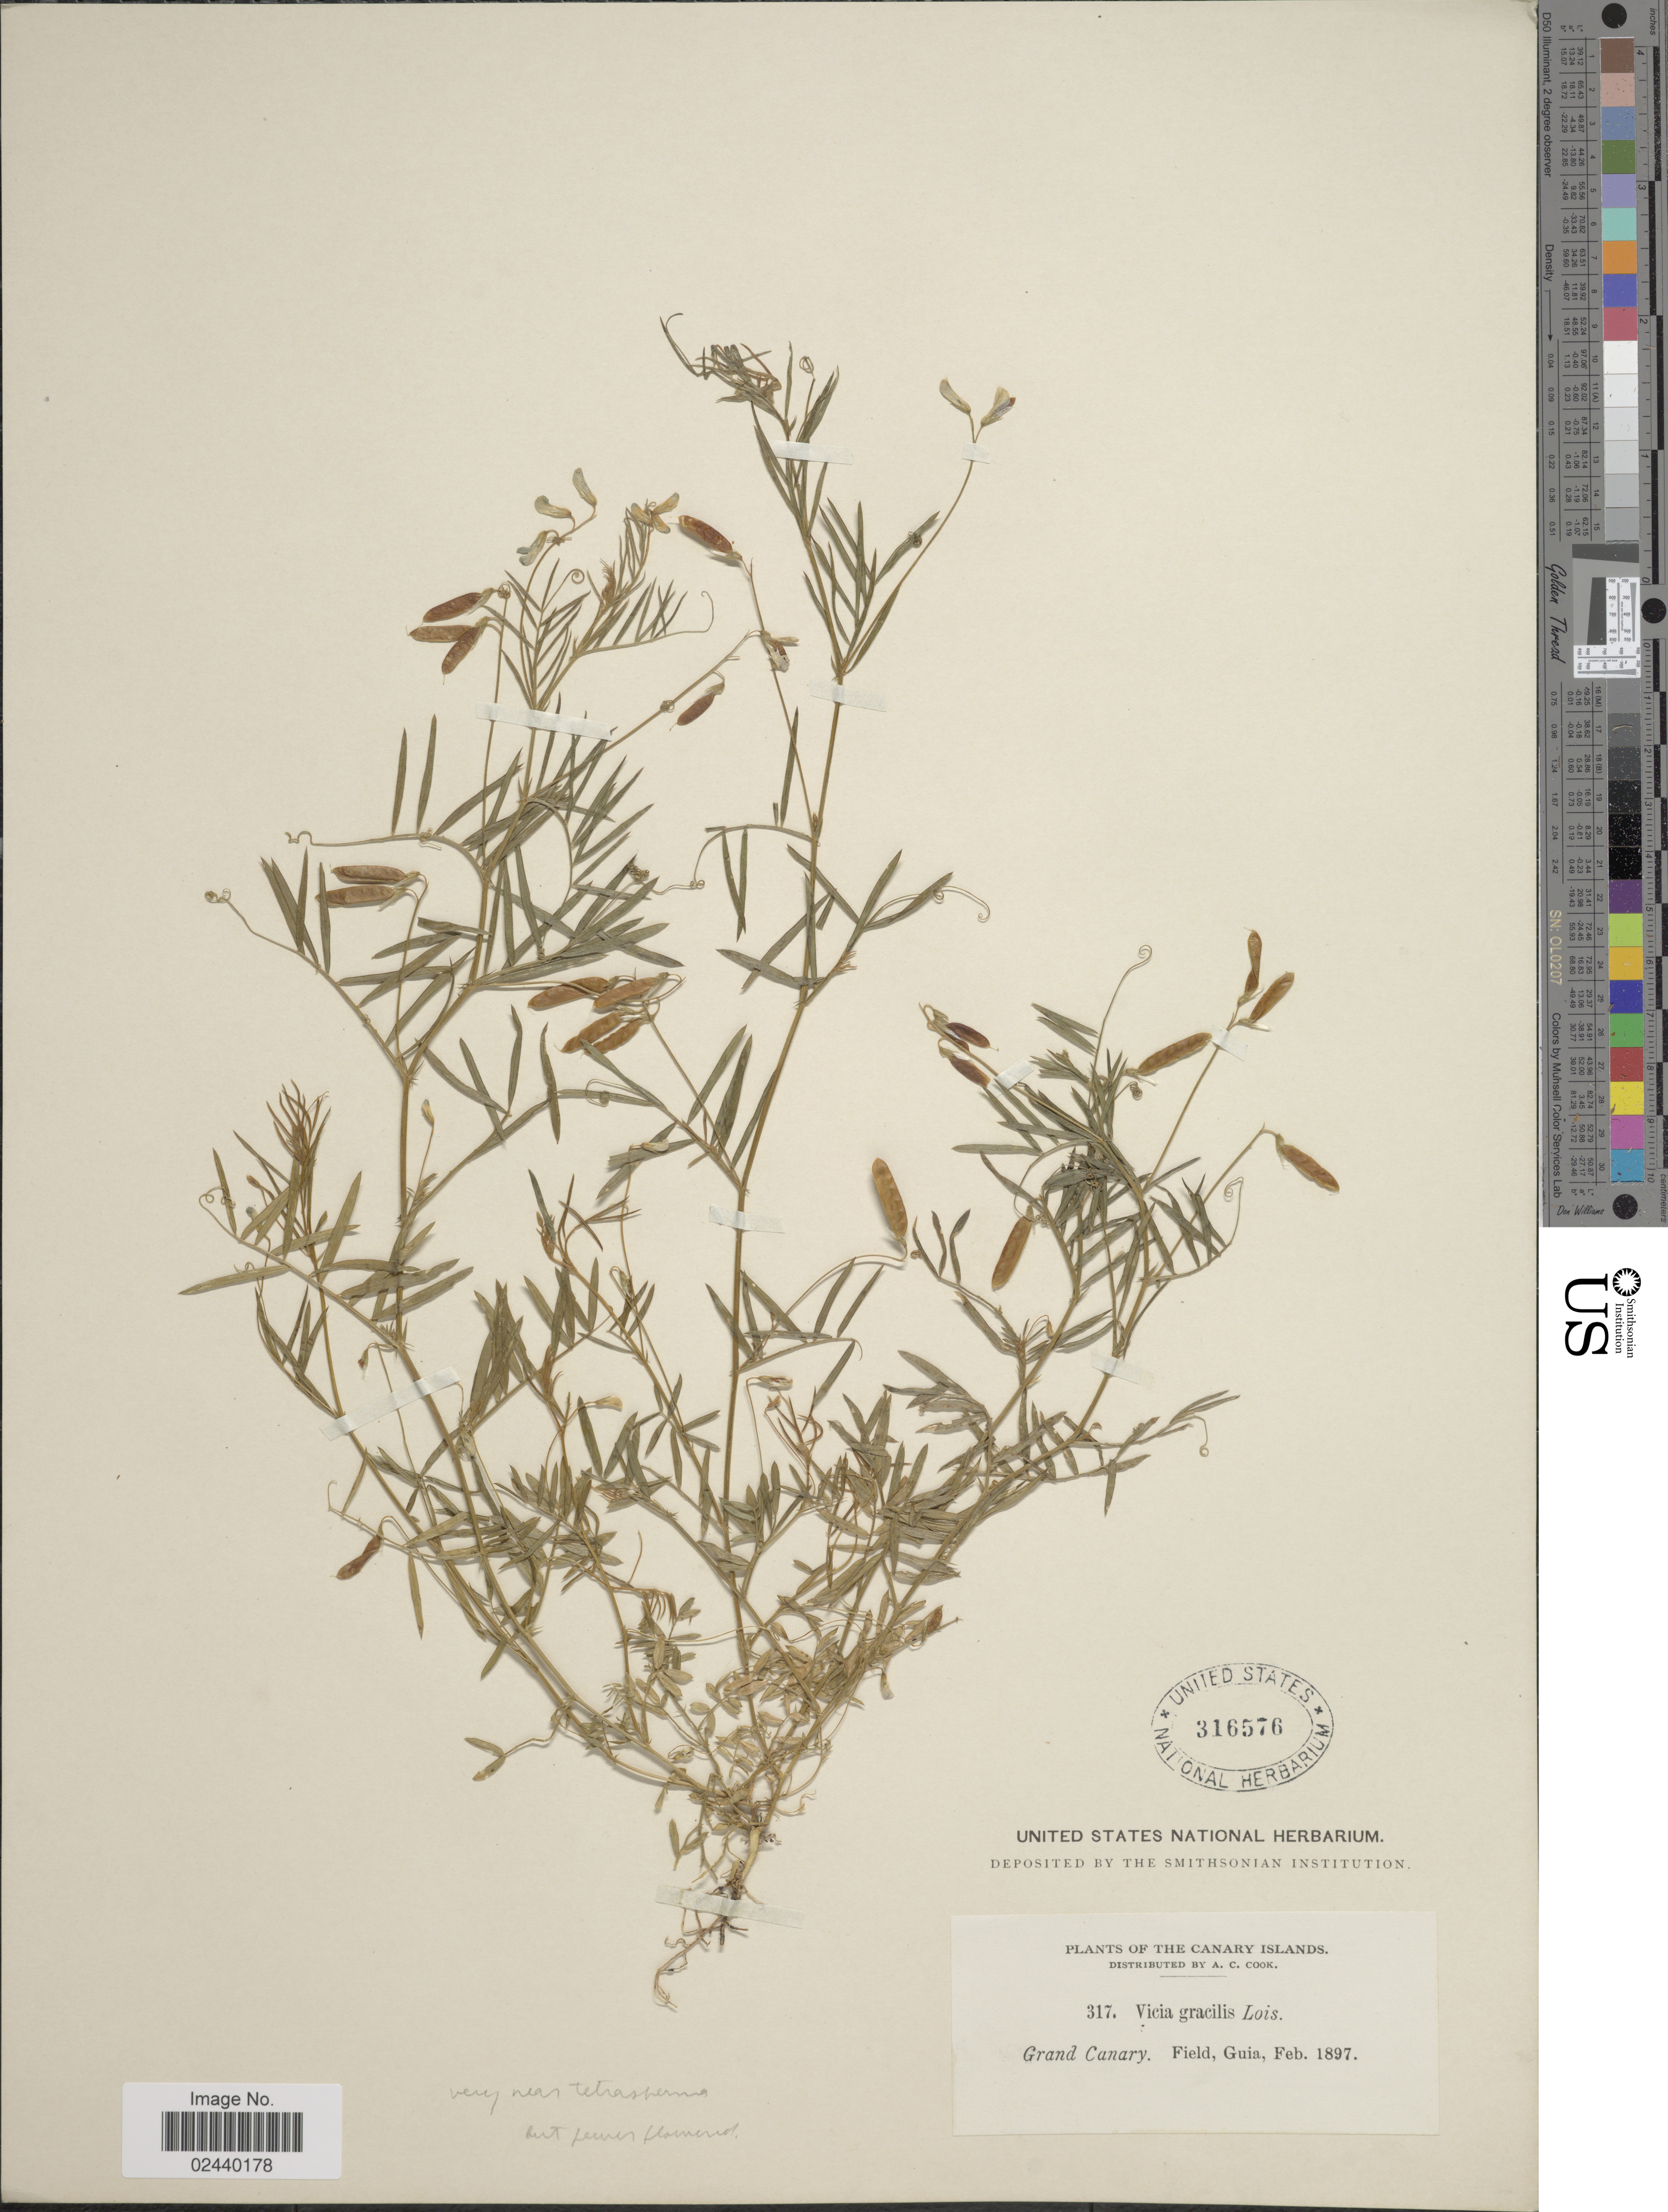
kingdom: Plantae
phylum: Tracheophyta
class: Magnoliopsida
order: Fabales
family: Fabaceae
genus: Vicia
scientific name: Vicia gracilis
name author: Loisel.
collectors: Alice C. Cook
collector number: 317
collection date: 1897-02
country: Spain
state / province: Canarias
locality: The Canary Islands, Grand Canary, Field, Guia.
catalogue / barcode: US 316576